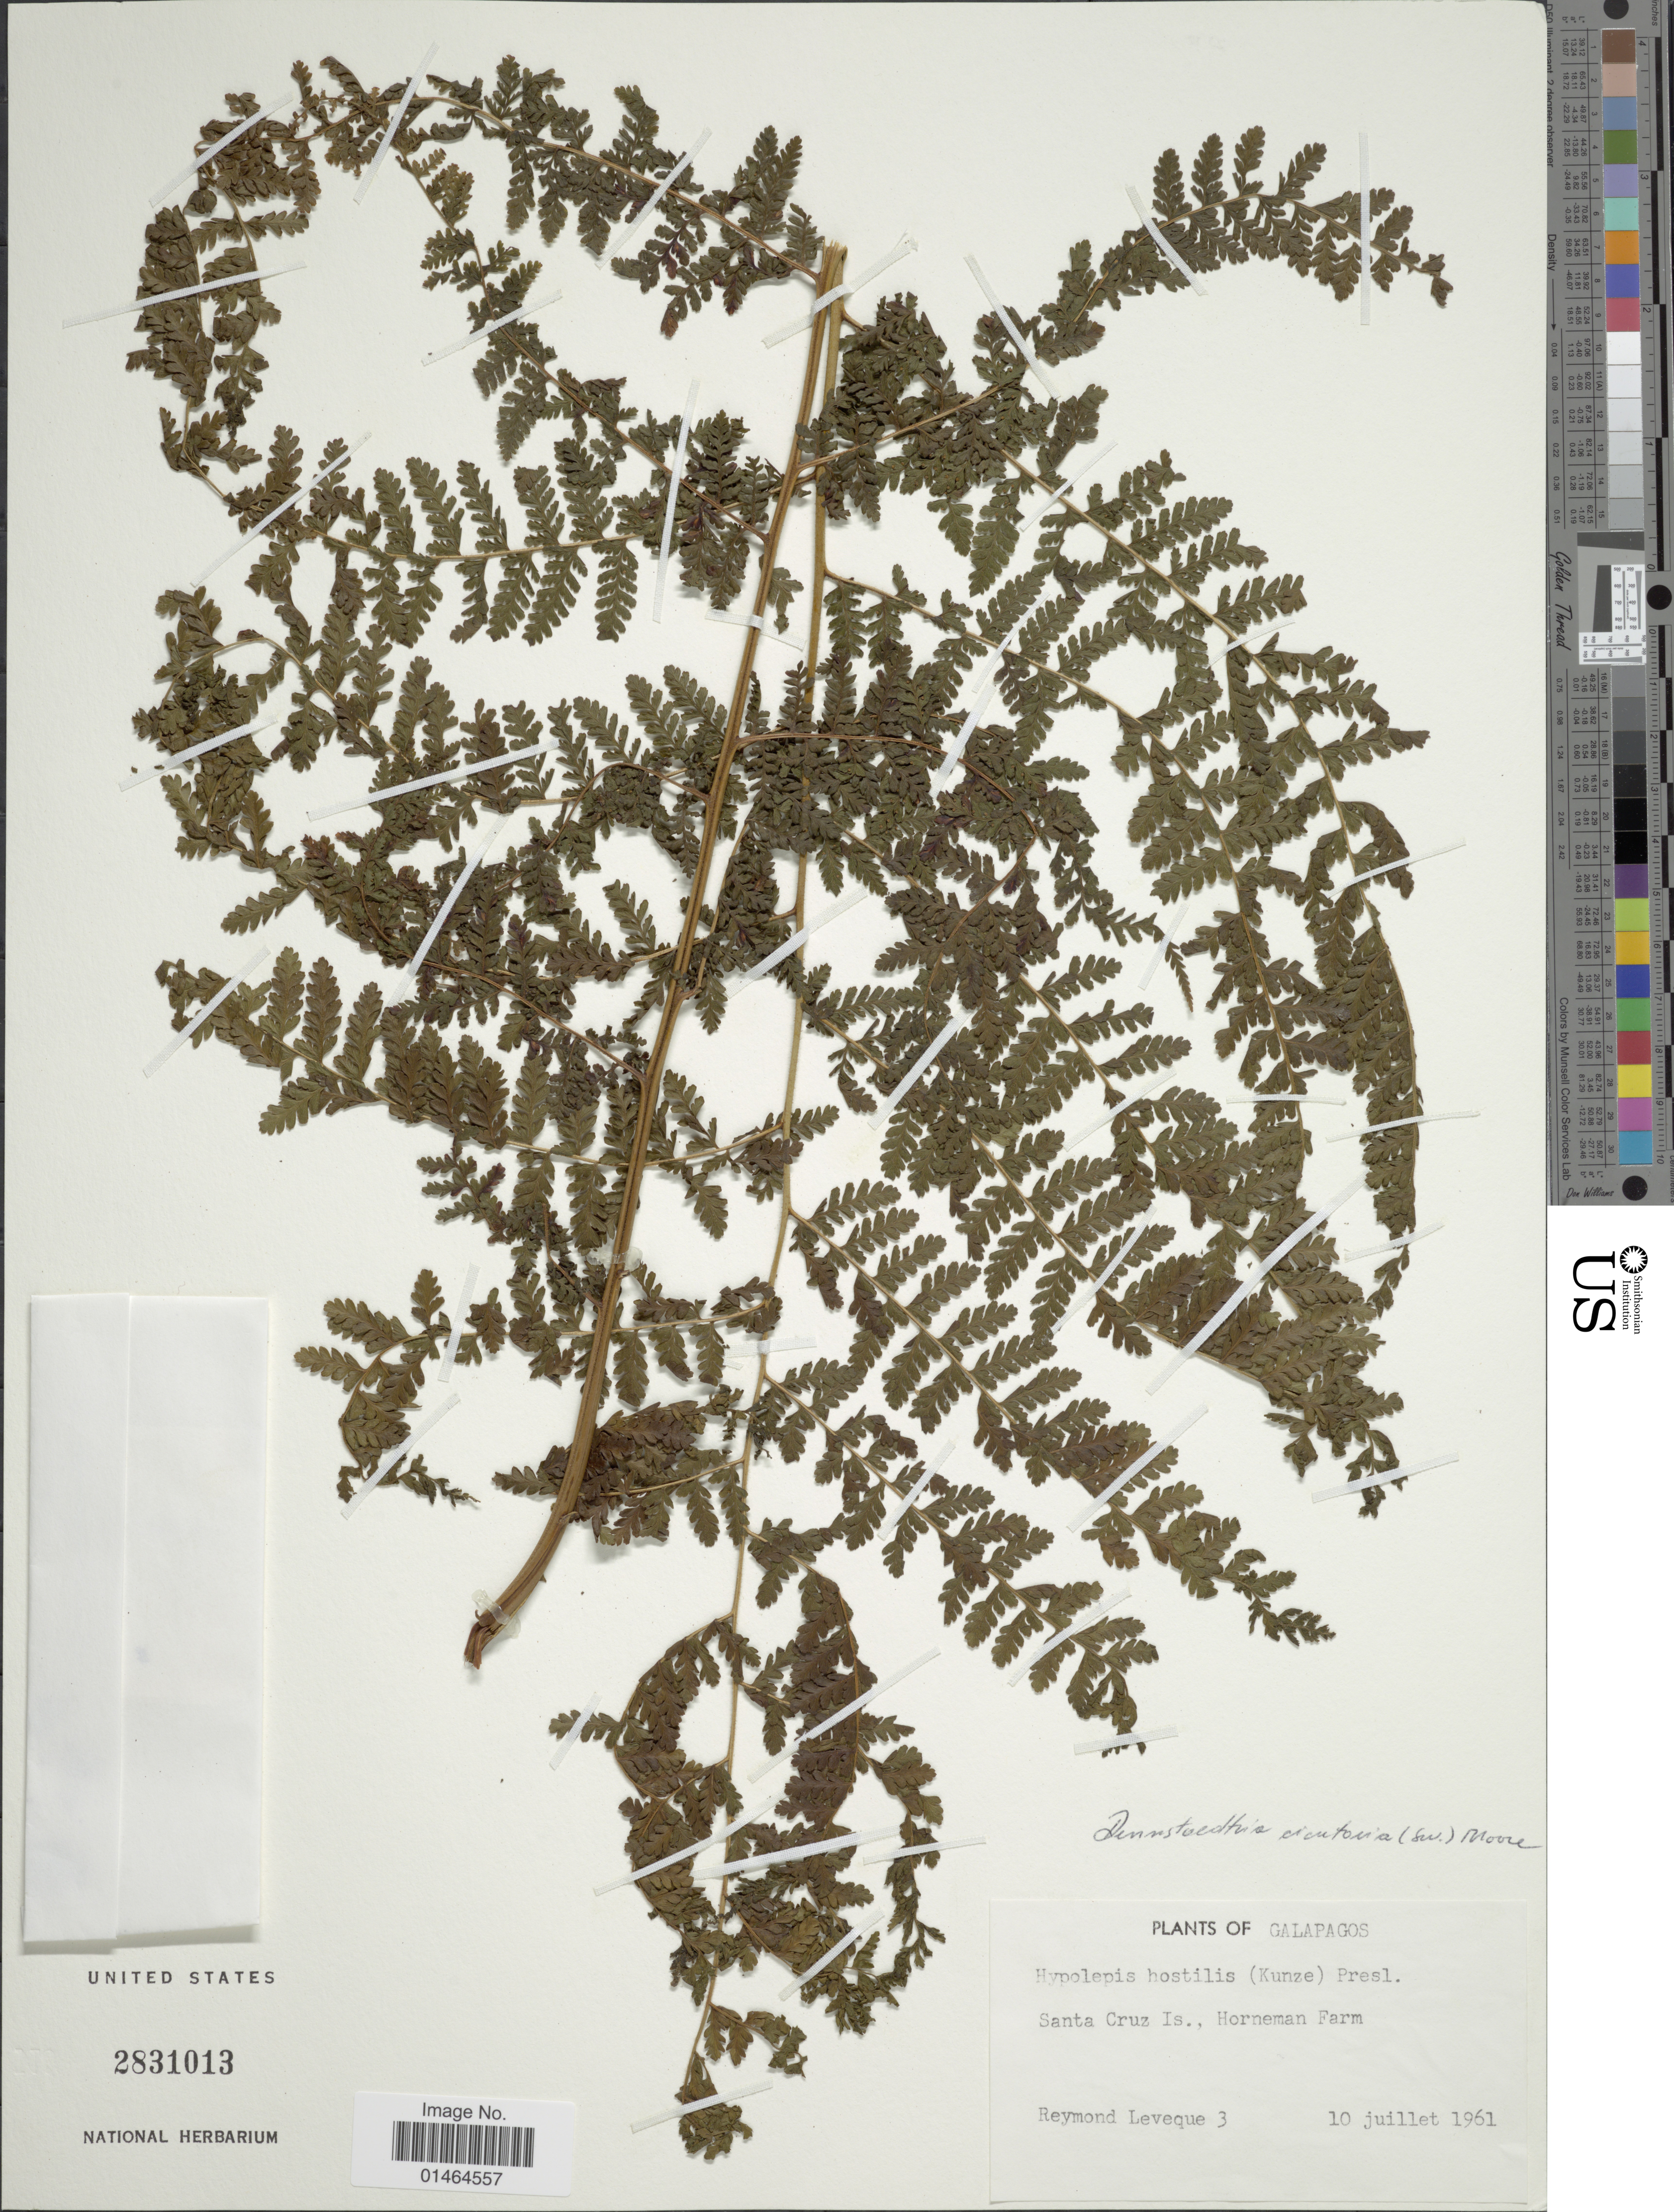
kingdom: Plantae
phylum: Tracheophyta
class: Polypodiopsida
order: Polypodiales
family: Dennstaedtiaceae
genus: Dennstaedtia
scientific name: Dennstaedtia cicutaria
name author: (Sw.) T. Moore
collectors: R. Lévêque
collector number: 3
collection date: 1961-07-10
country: Ecuador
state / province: Colón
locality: Galapagos. Santa Cruz Is., Horneman Farm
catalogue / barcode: US 2831013